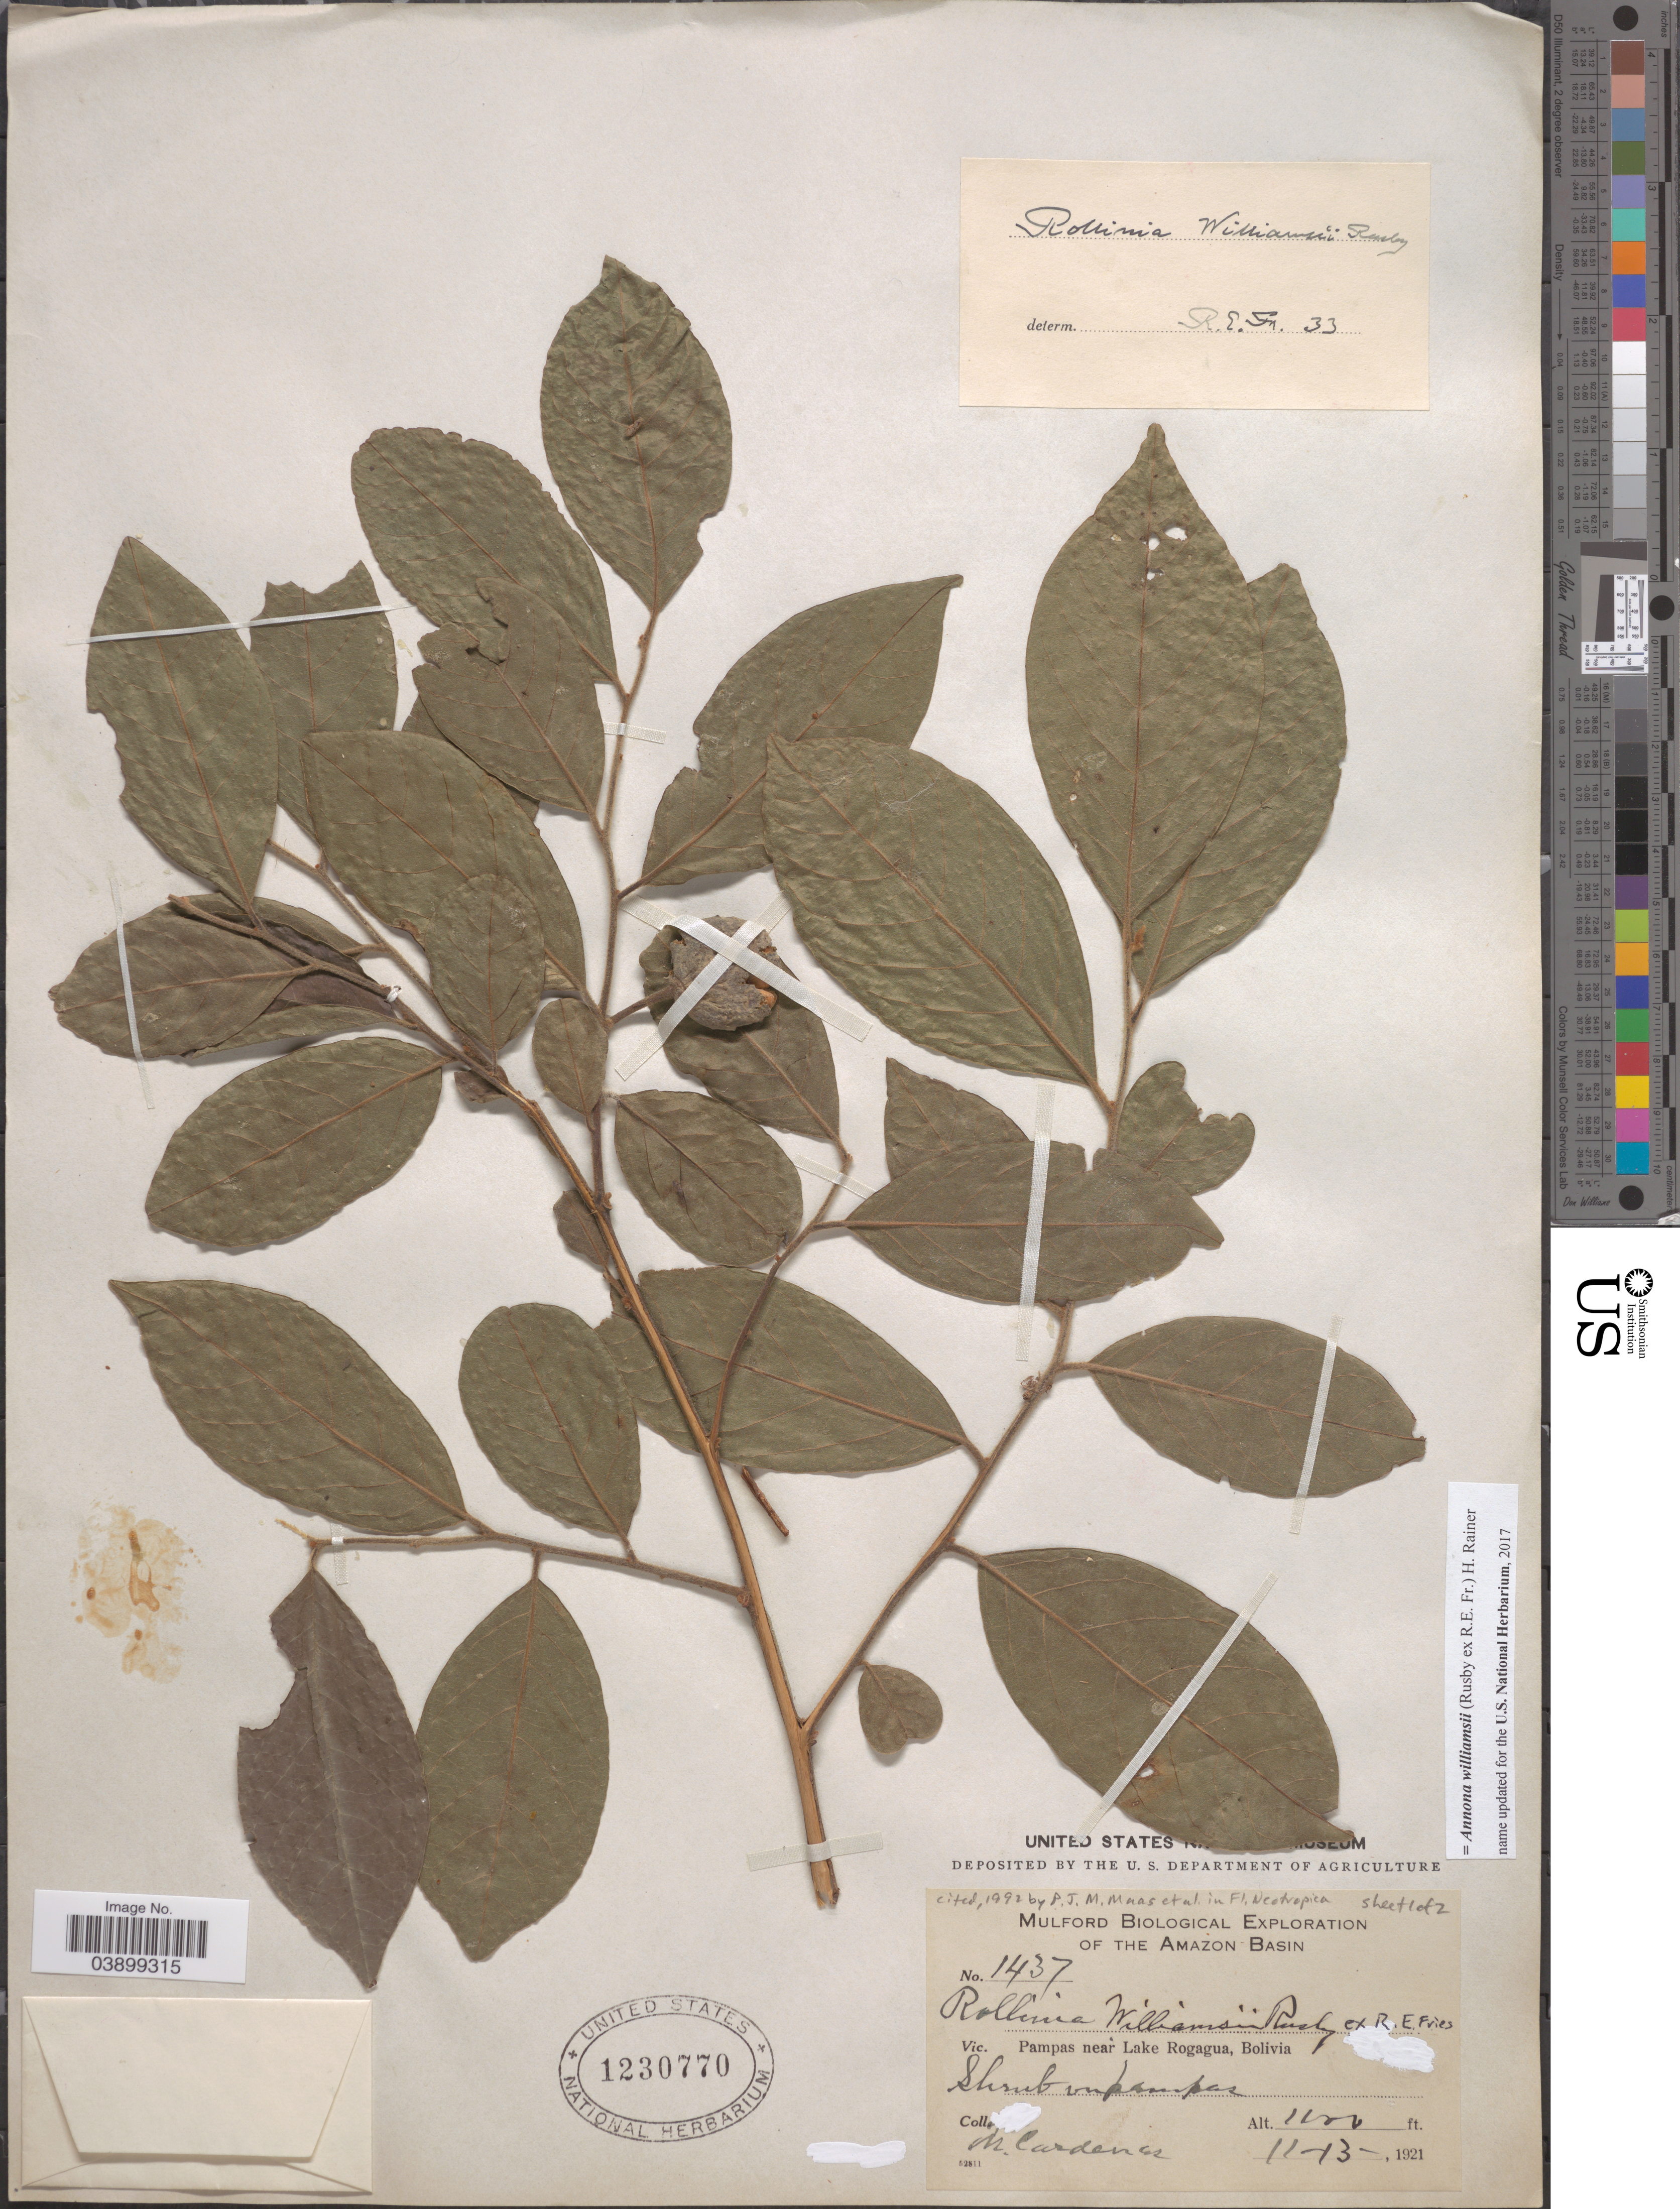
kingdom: Plantae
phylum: Tracheophyta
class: Magnoliopsida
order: Magnoliales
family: Annonaceae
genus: Annona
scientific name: Annona williamsii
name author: (Rusby ex R.E. Fr.) H. Rainer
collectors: M. Cárdenas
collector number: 1437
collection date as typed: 11-13-1921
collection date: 1921-11-13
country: Bolivia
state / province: Beni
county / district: José Ballivián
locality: Pampas near Lake Rogagua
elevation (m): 305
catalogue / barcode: US 1230770